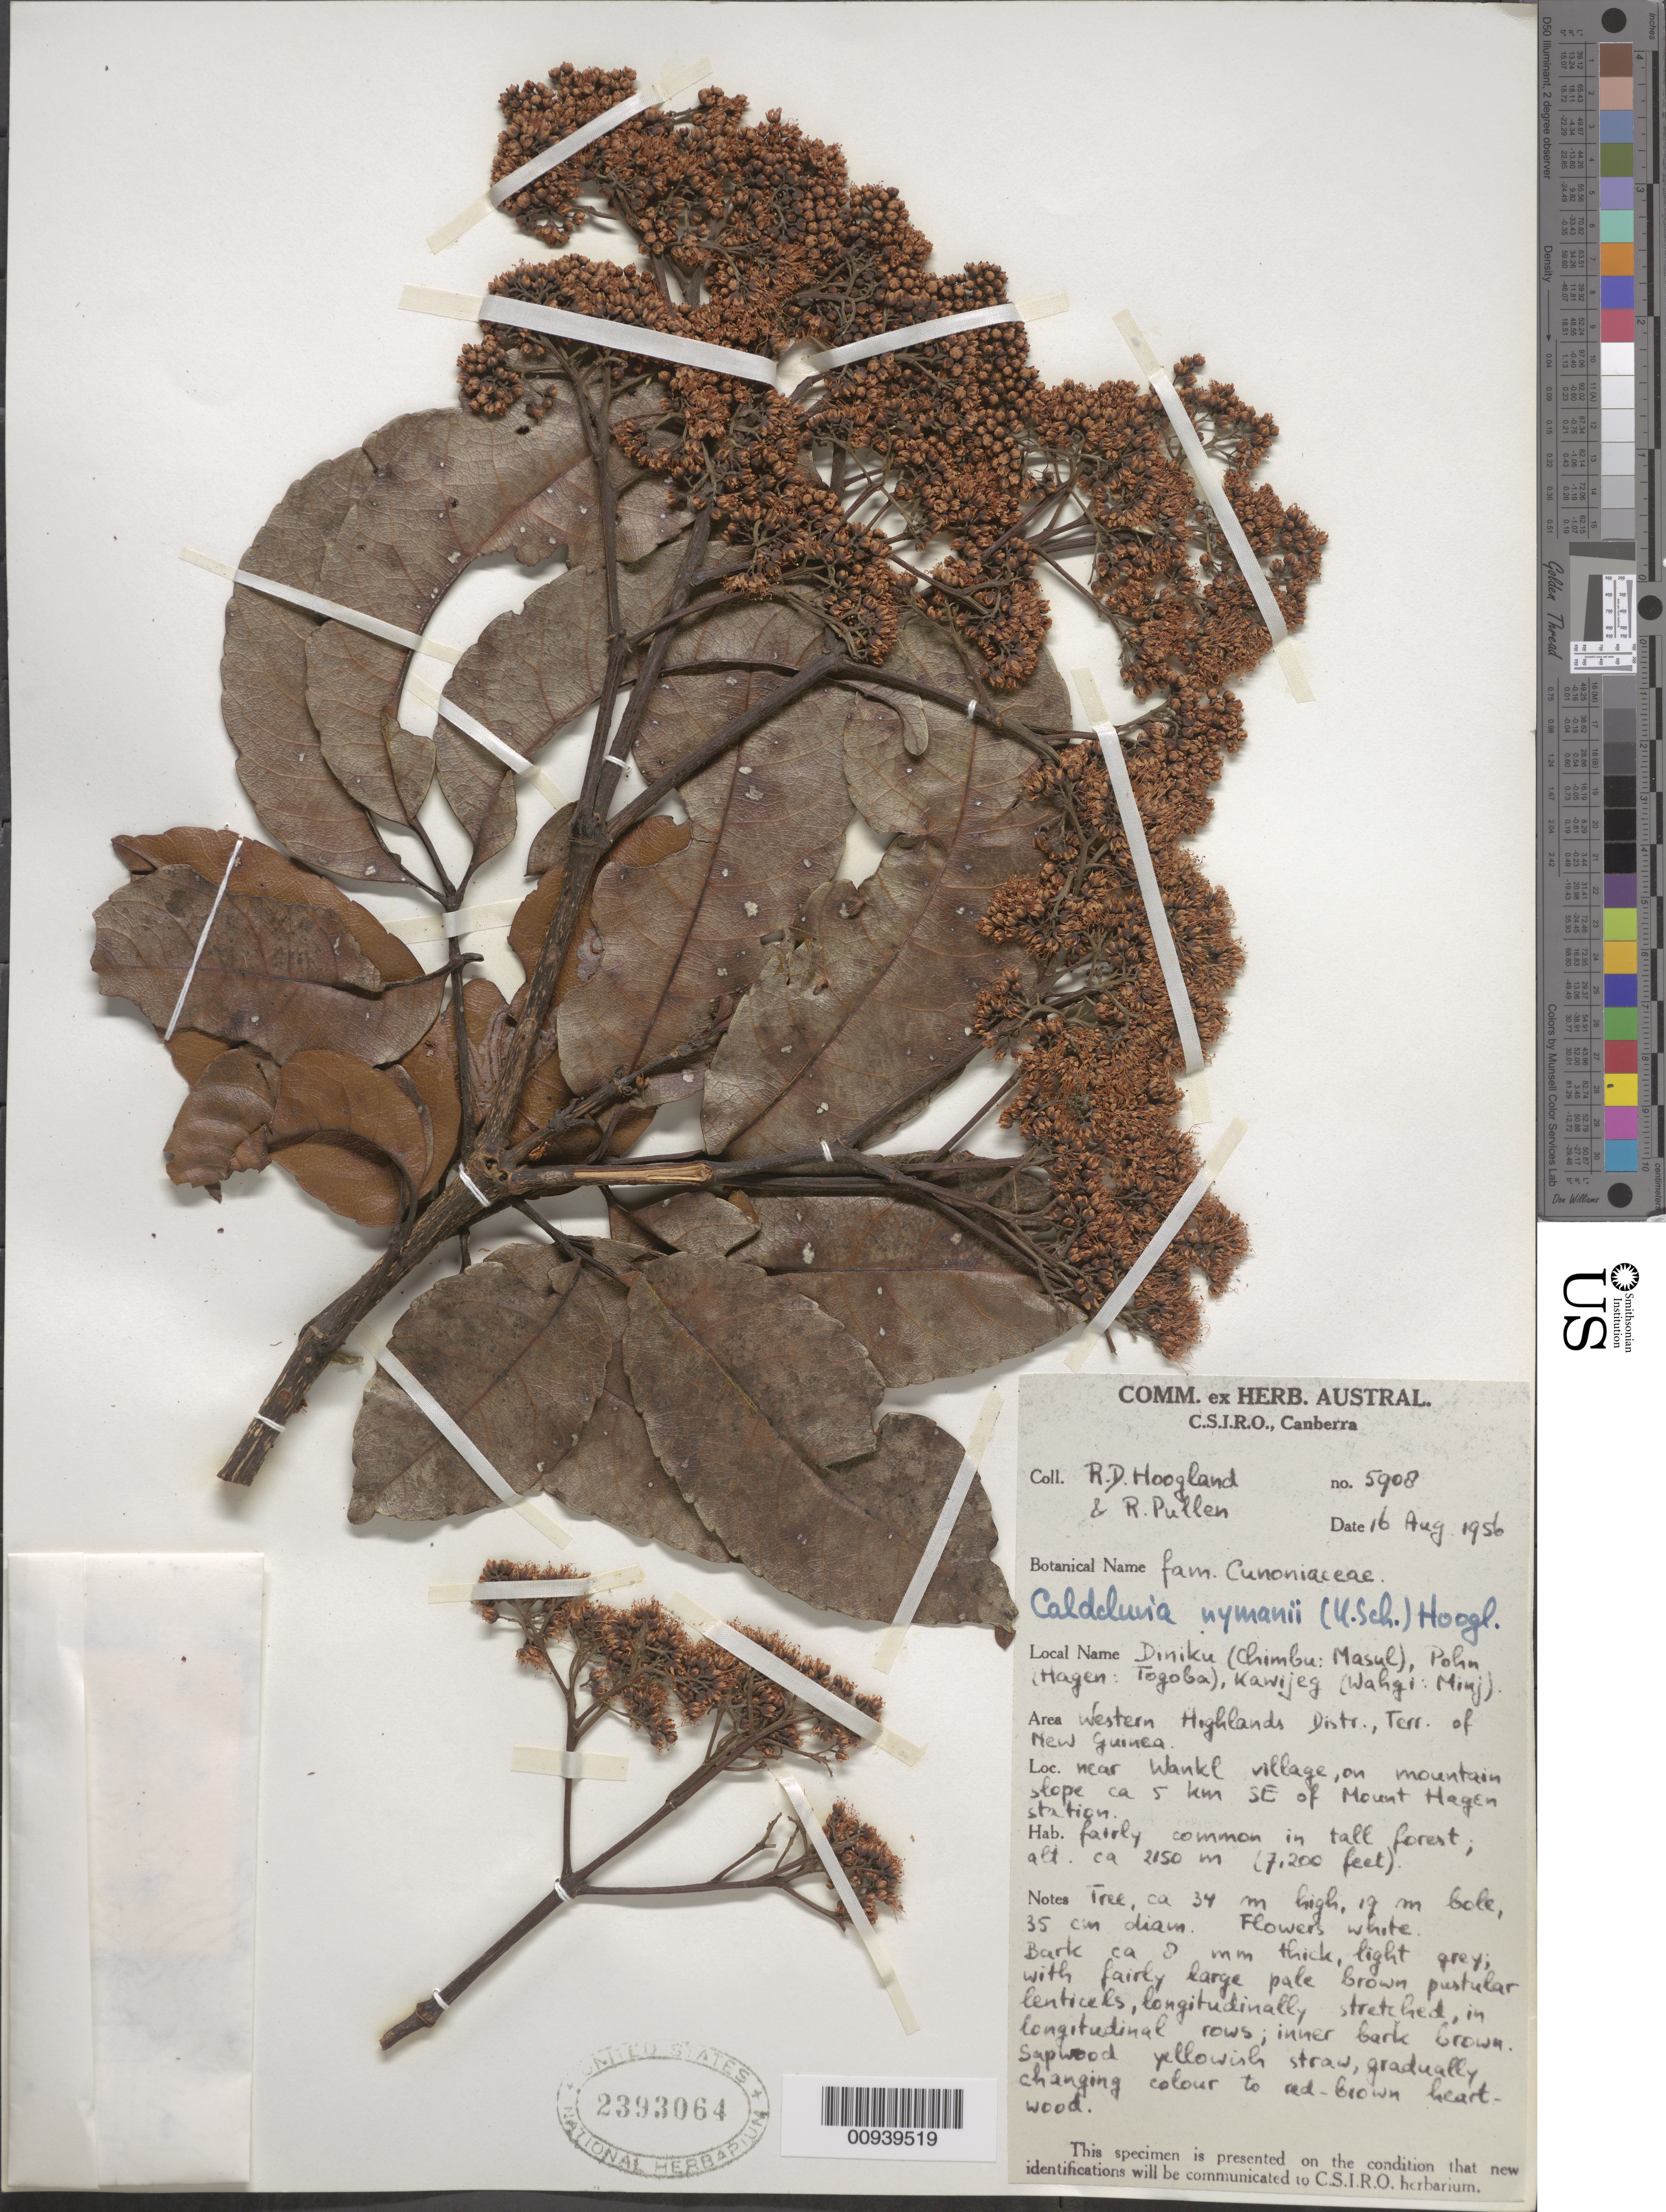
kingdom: Plantae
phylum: Tracheophyta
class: Magnoliopsida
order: Oxalidales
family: Cunoniaceae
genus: Opocunonia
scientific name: Opocunonia nymanii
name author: (K. Schum.) Schltr.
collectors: R. D. Hoogland & R. Pullen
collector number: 5908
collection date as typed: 16 Aug 1956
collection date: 1956-08-16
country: Papua New Guinea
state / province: Western Highlands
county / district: Mount Hagen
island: New Guinea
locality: near Wankl village, on mountain slope ca 5 km SE of Mount Hagen station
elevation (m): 2150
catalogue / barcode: US 2393064